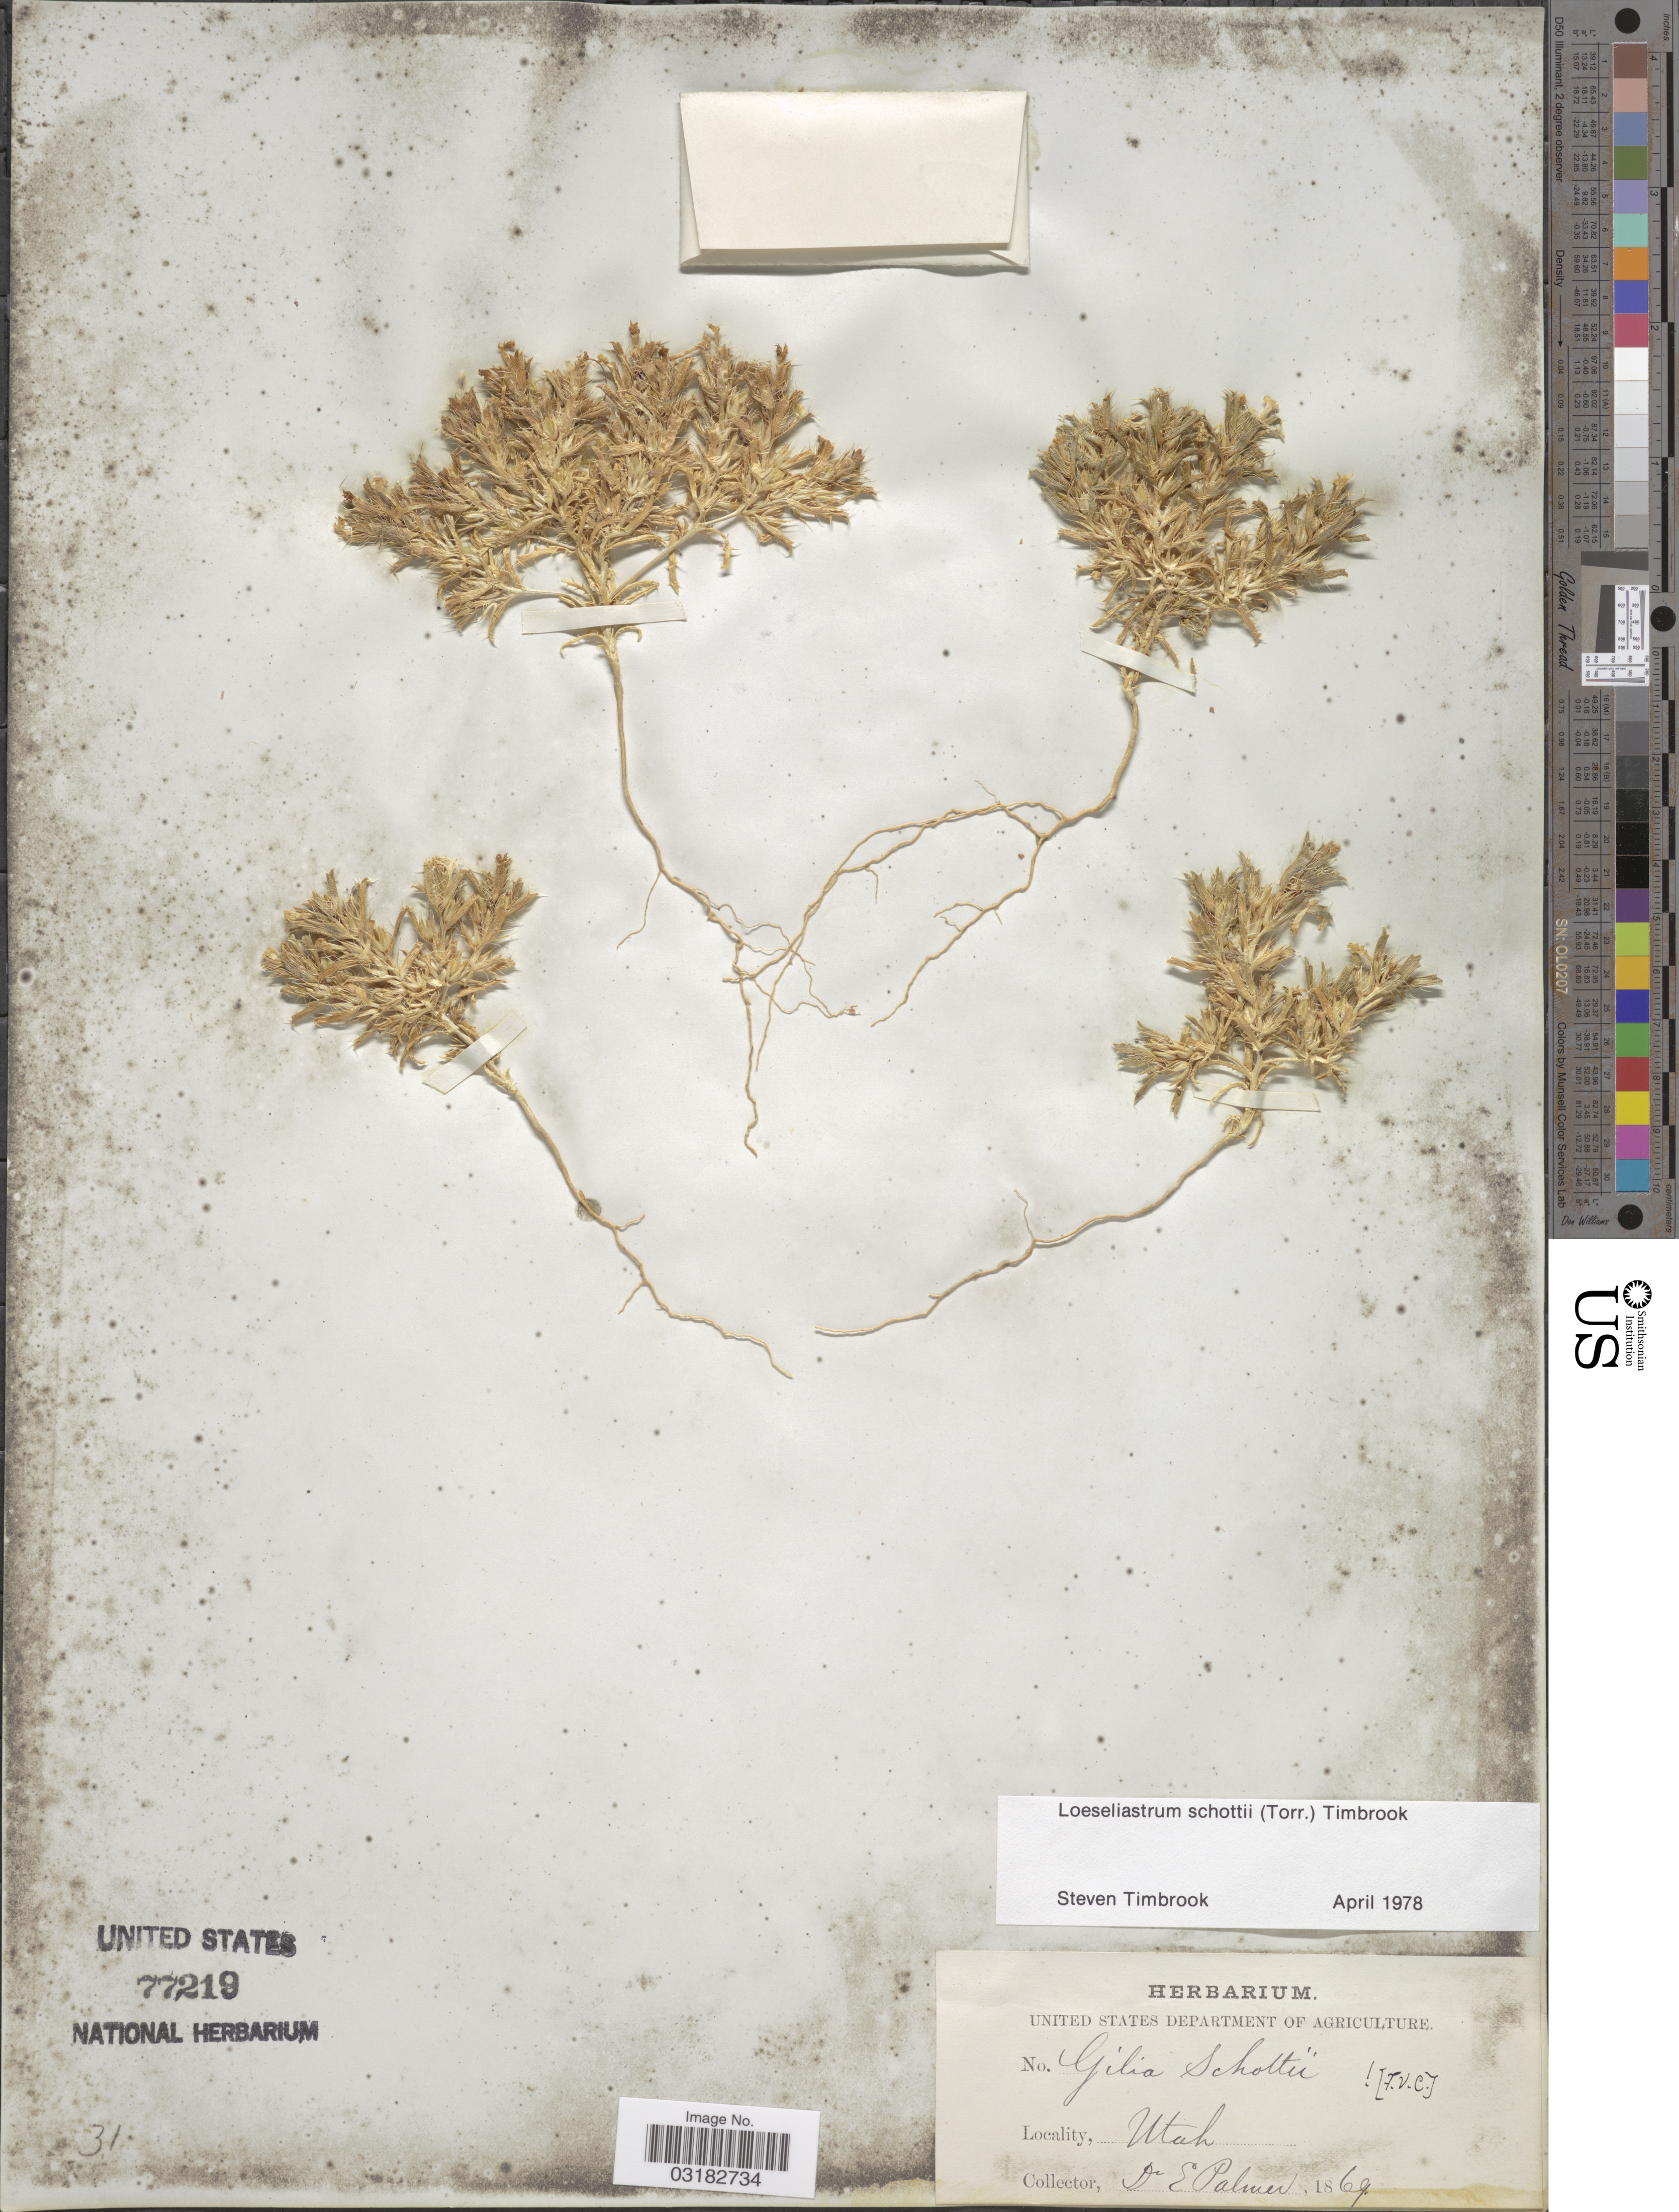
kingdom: Plantae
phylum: Tracheophyta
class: Magnoliopsida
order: Ericales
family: Polemoniaceae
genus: Loeseliastrum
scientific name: Loeseliastrum schottii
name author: (Torr.) Timbrook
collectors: E. Palmer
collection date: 1869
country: United States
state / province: Utah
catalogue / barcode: US 77219